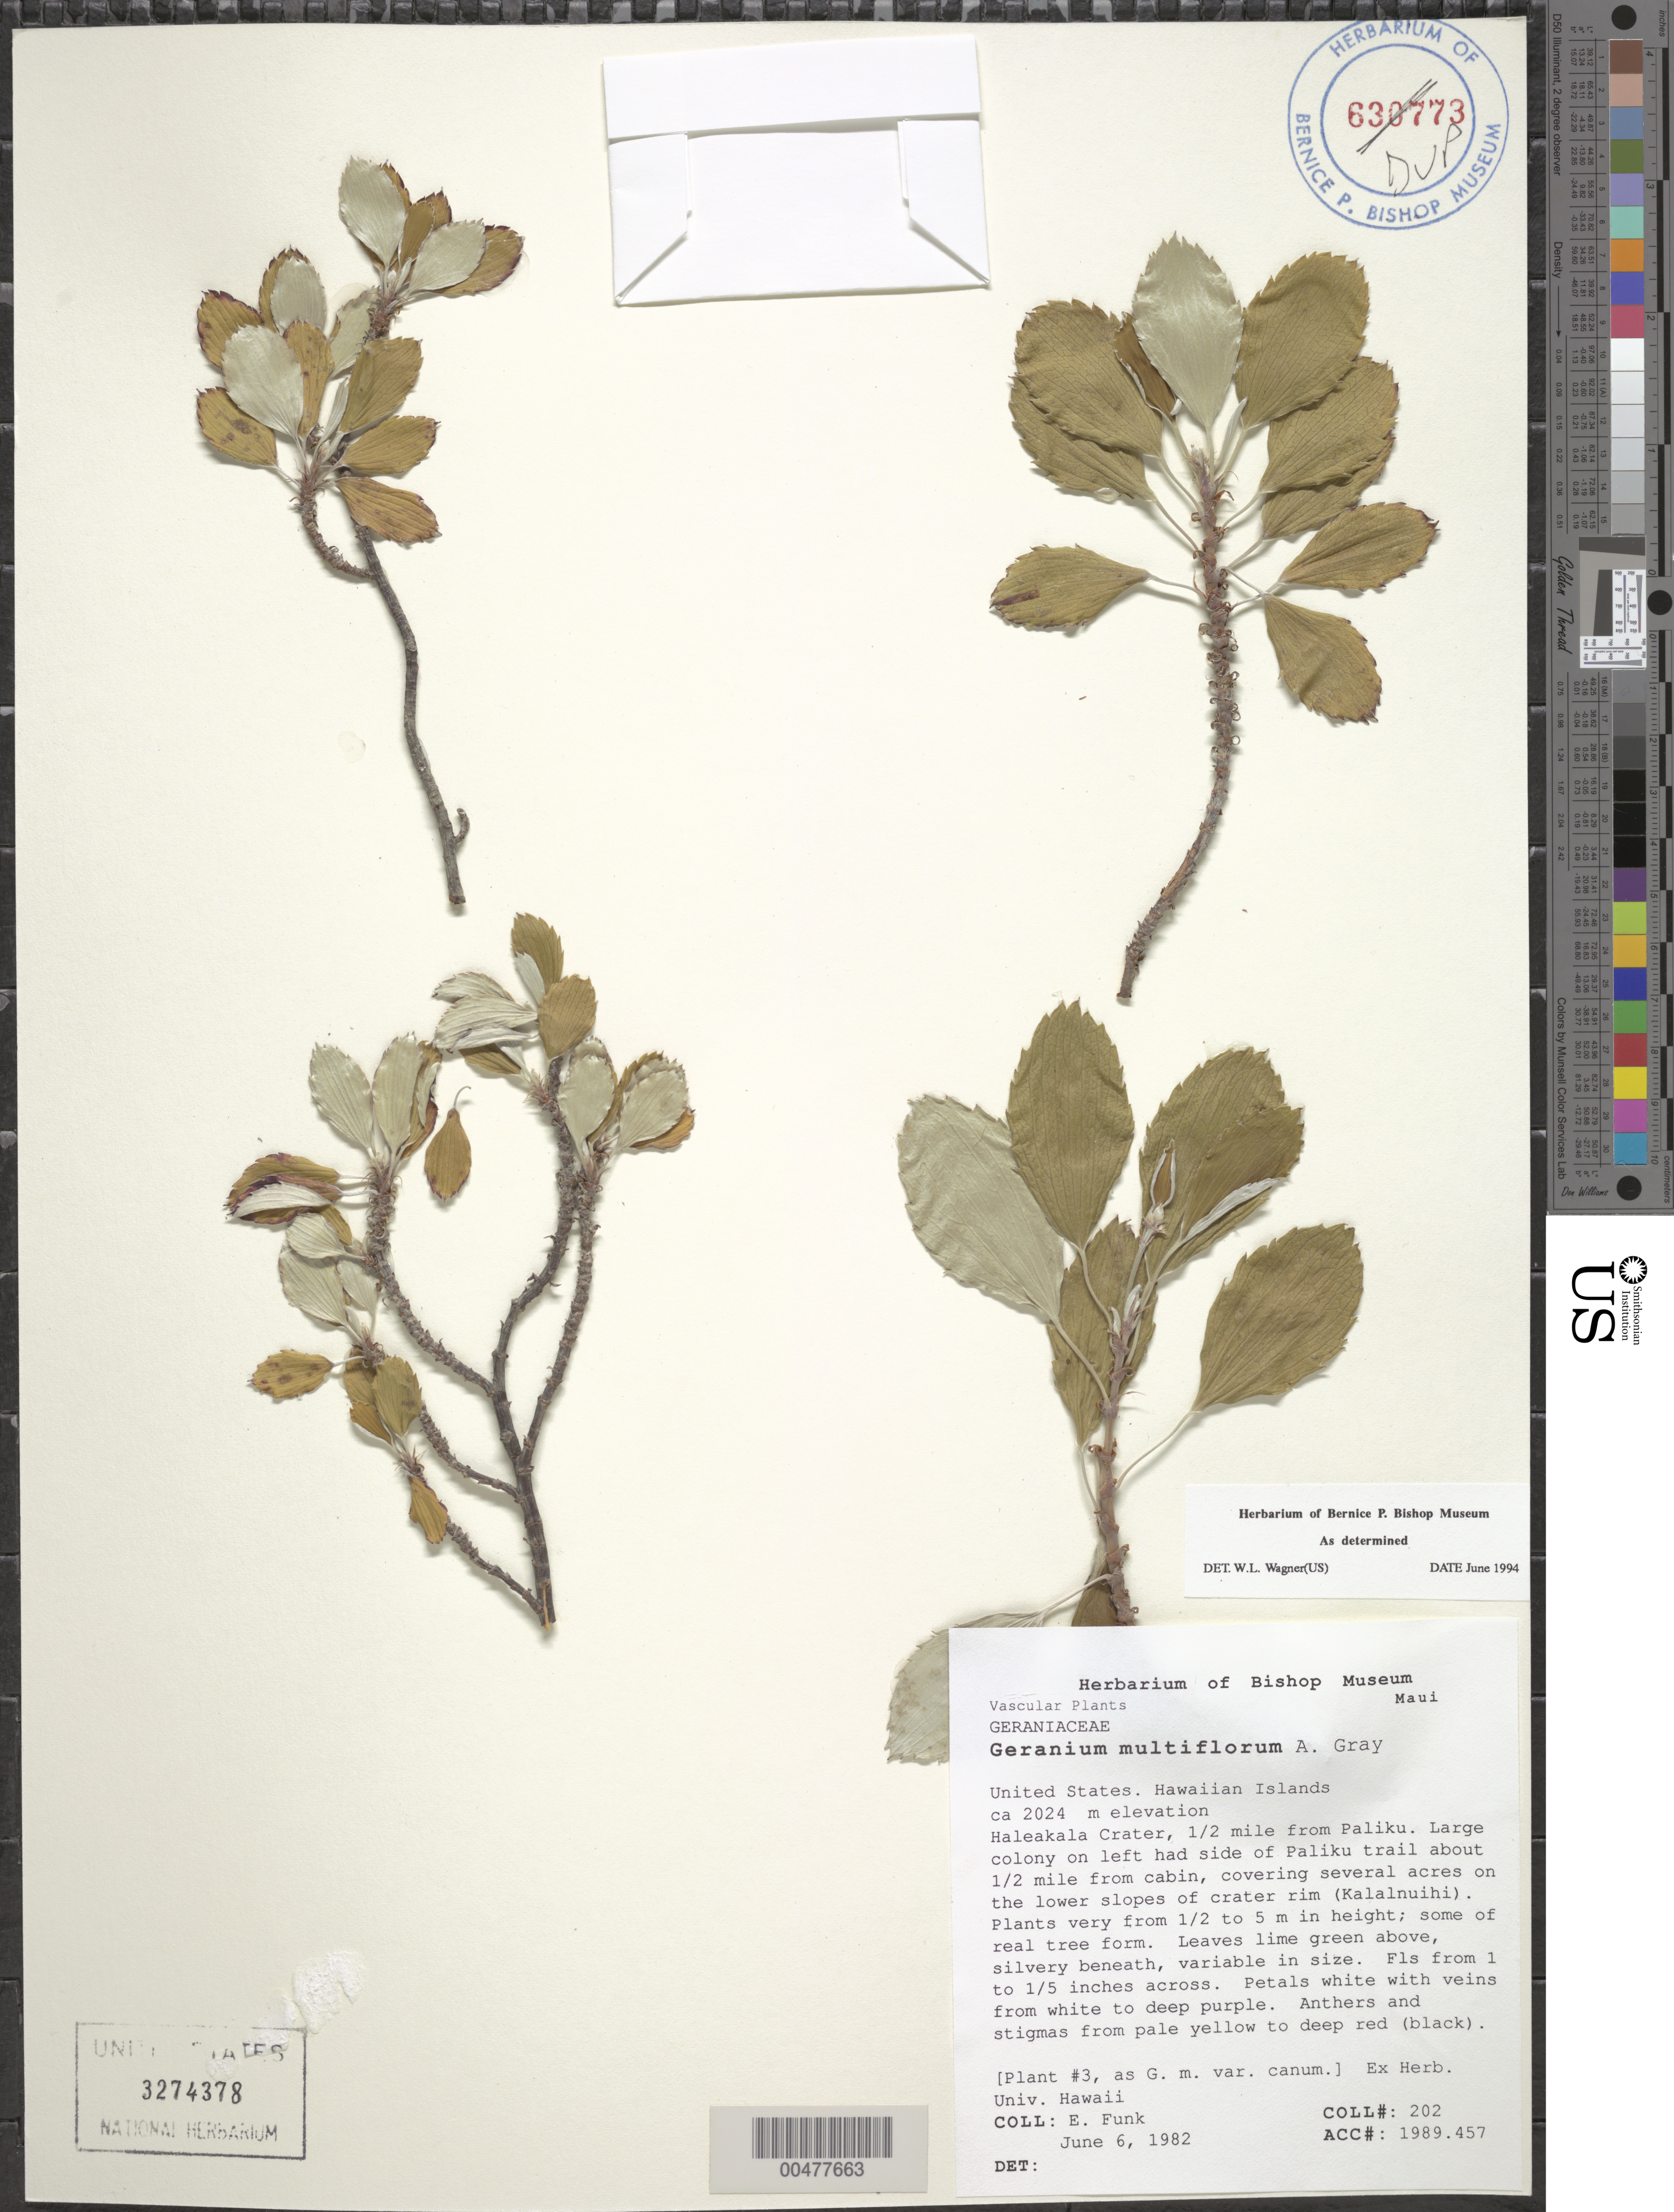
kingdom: Plantae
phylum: Tracheophyta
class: Magnoliopsida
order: Geraniales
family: Geraniaceae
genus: Geranium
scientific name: Geranium multiflorum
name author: A. Gray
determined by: Wagner, W. L., (BOT), Smithsonian Institution - National Museum of Natural History (UNITED STATES)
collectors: E. Funk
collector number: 202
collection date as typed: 6 Jun 1982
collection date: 1982-06-06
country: United States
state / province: Hawaii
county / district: Maui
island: Maui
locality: Haleakala Crater, 0.5 mi from Paliku, left side of Paliku trail about 0.5 mi from cabin, lower slopes of Kalalnuihi crater rim.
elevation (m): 2024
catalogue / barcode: US 3274378